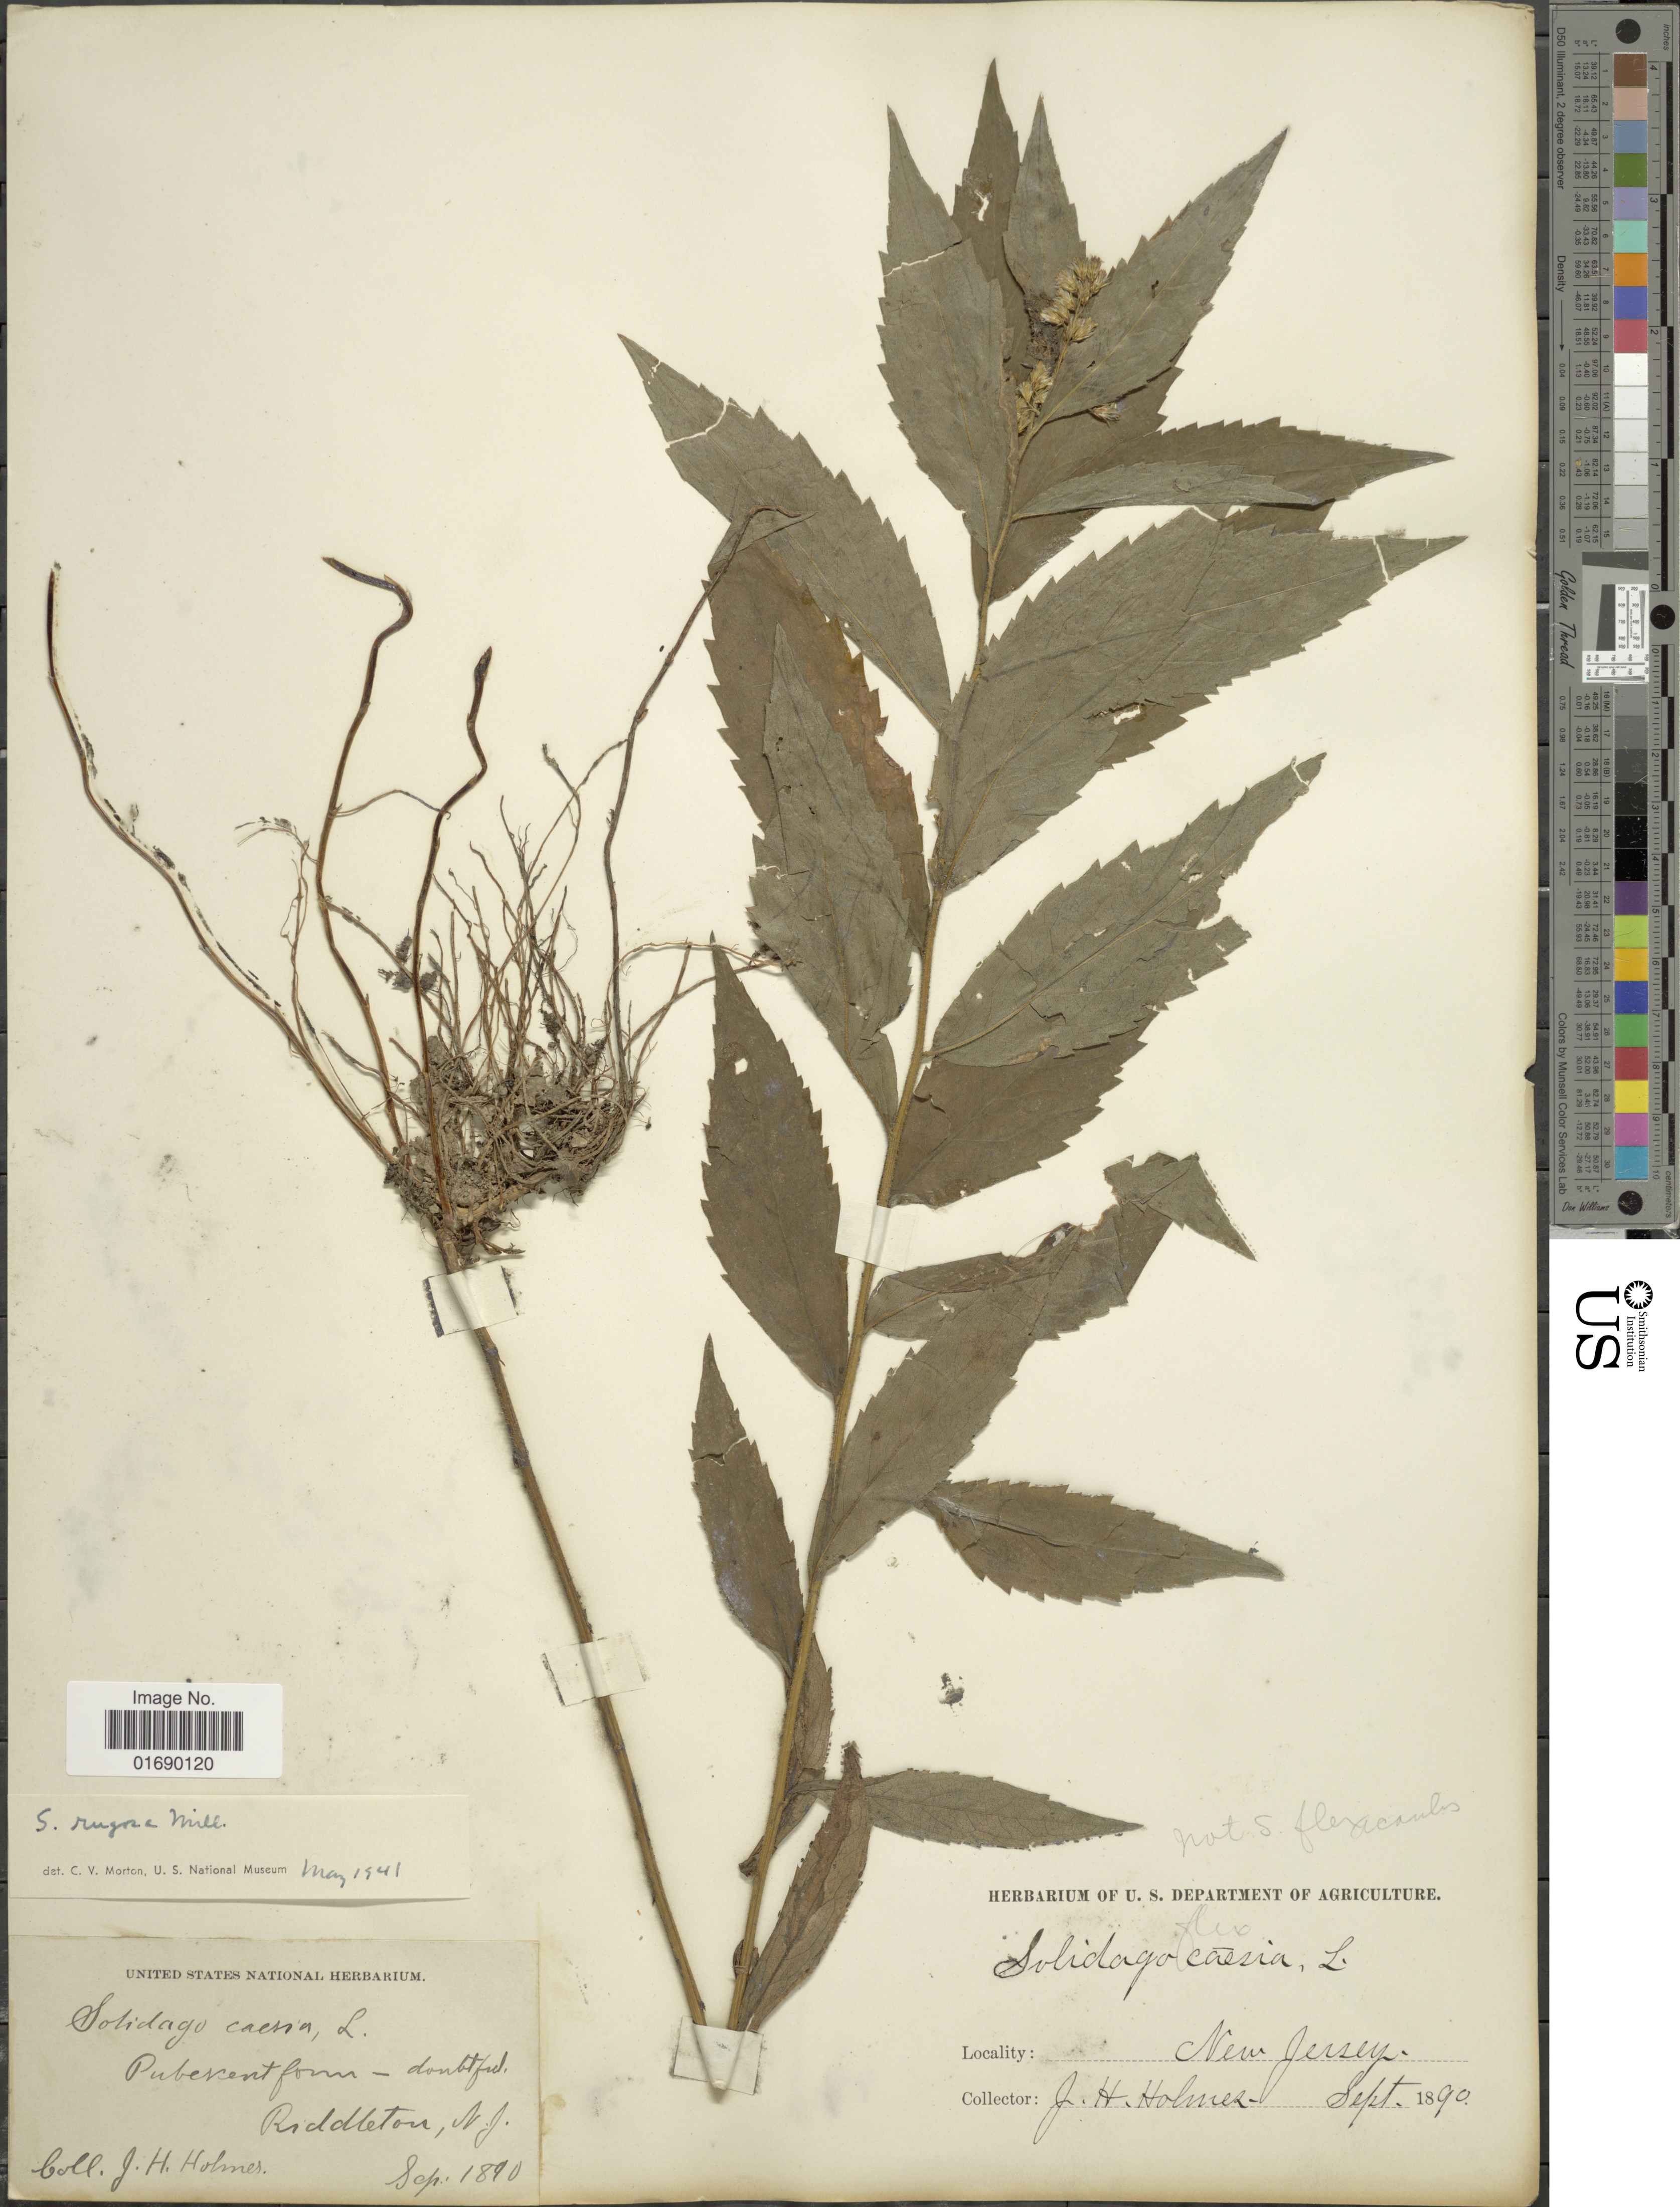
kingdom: Plantae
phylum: Tracheophyta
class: Magnoliopsida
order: Asterales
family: Asteraceae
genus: Solidago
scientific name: Solidago rugosa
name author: Mill.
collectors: J. Holmes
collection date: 1890-09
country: United States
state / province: New Jersey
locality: Riddleton